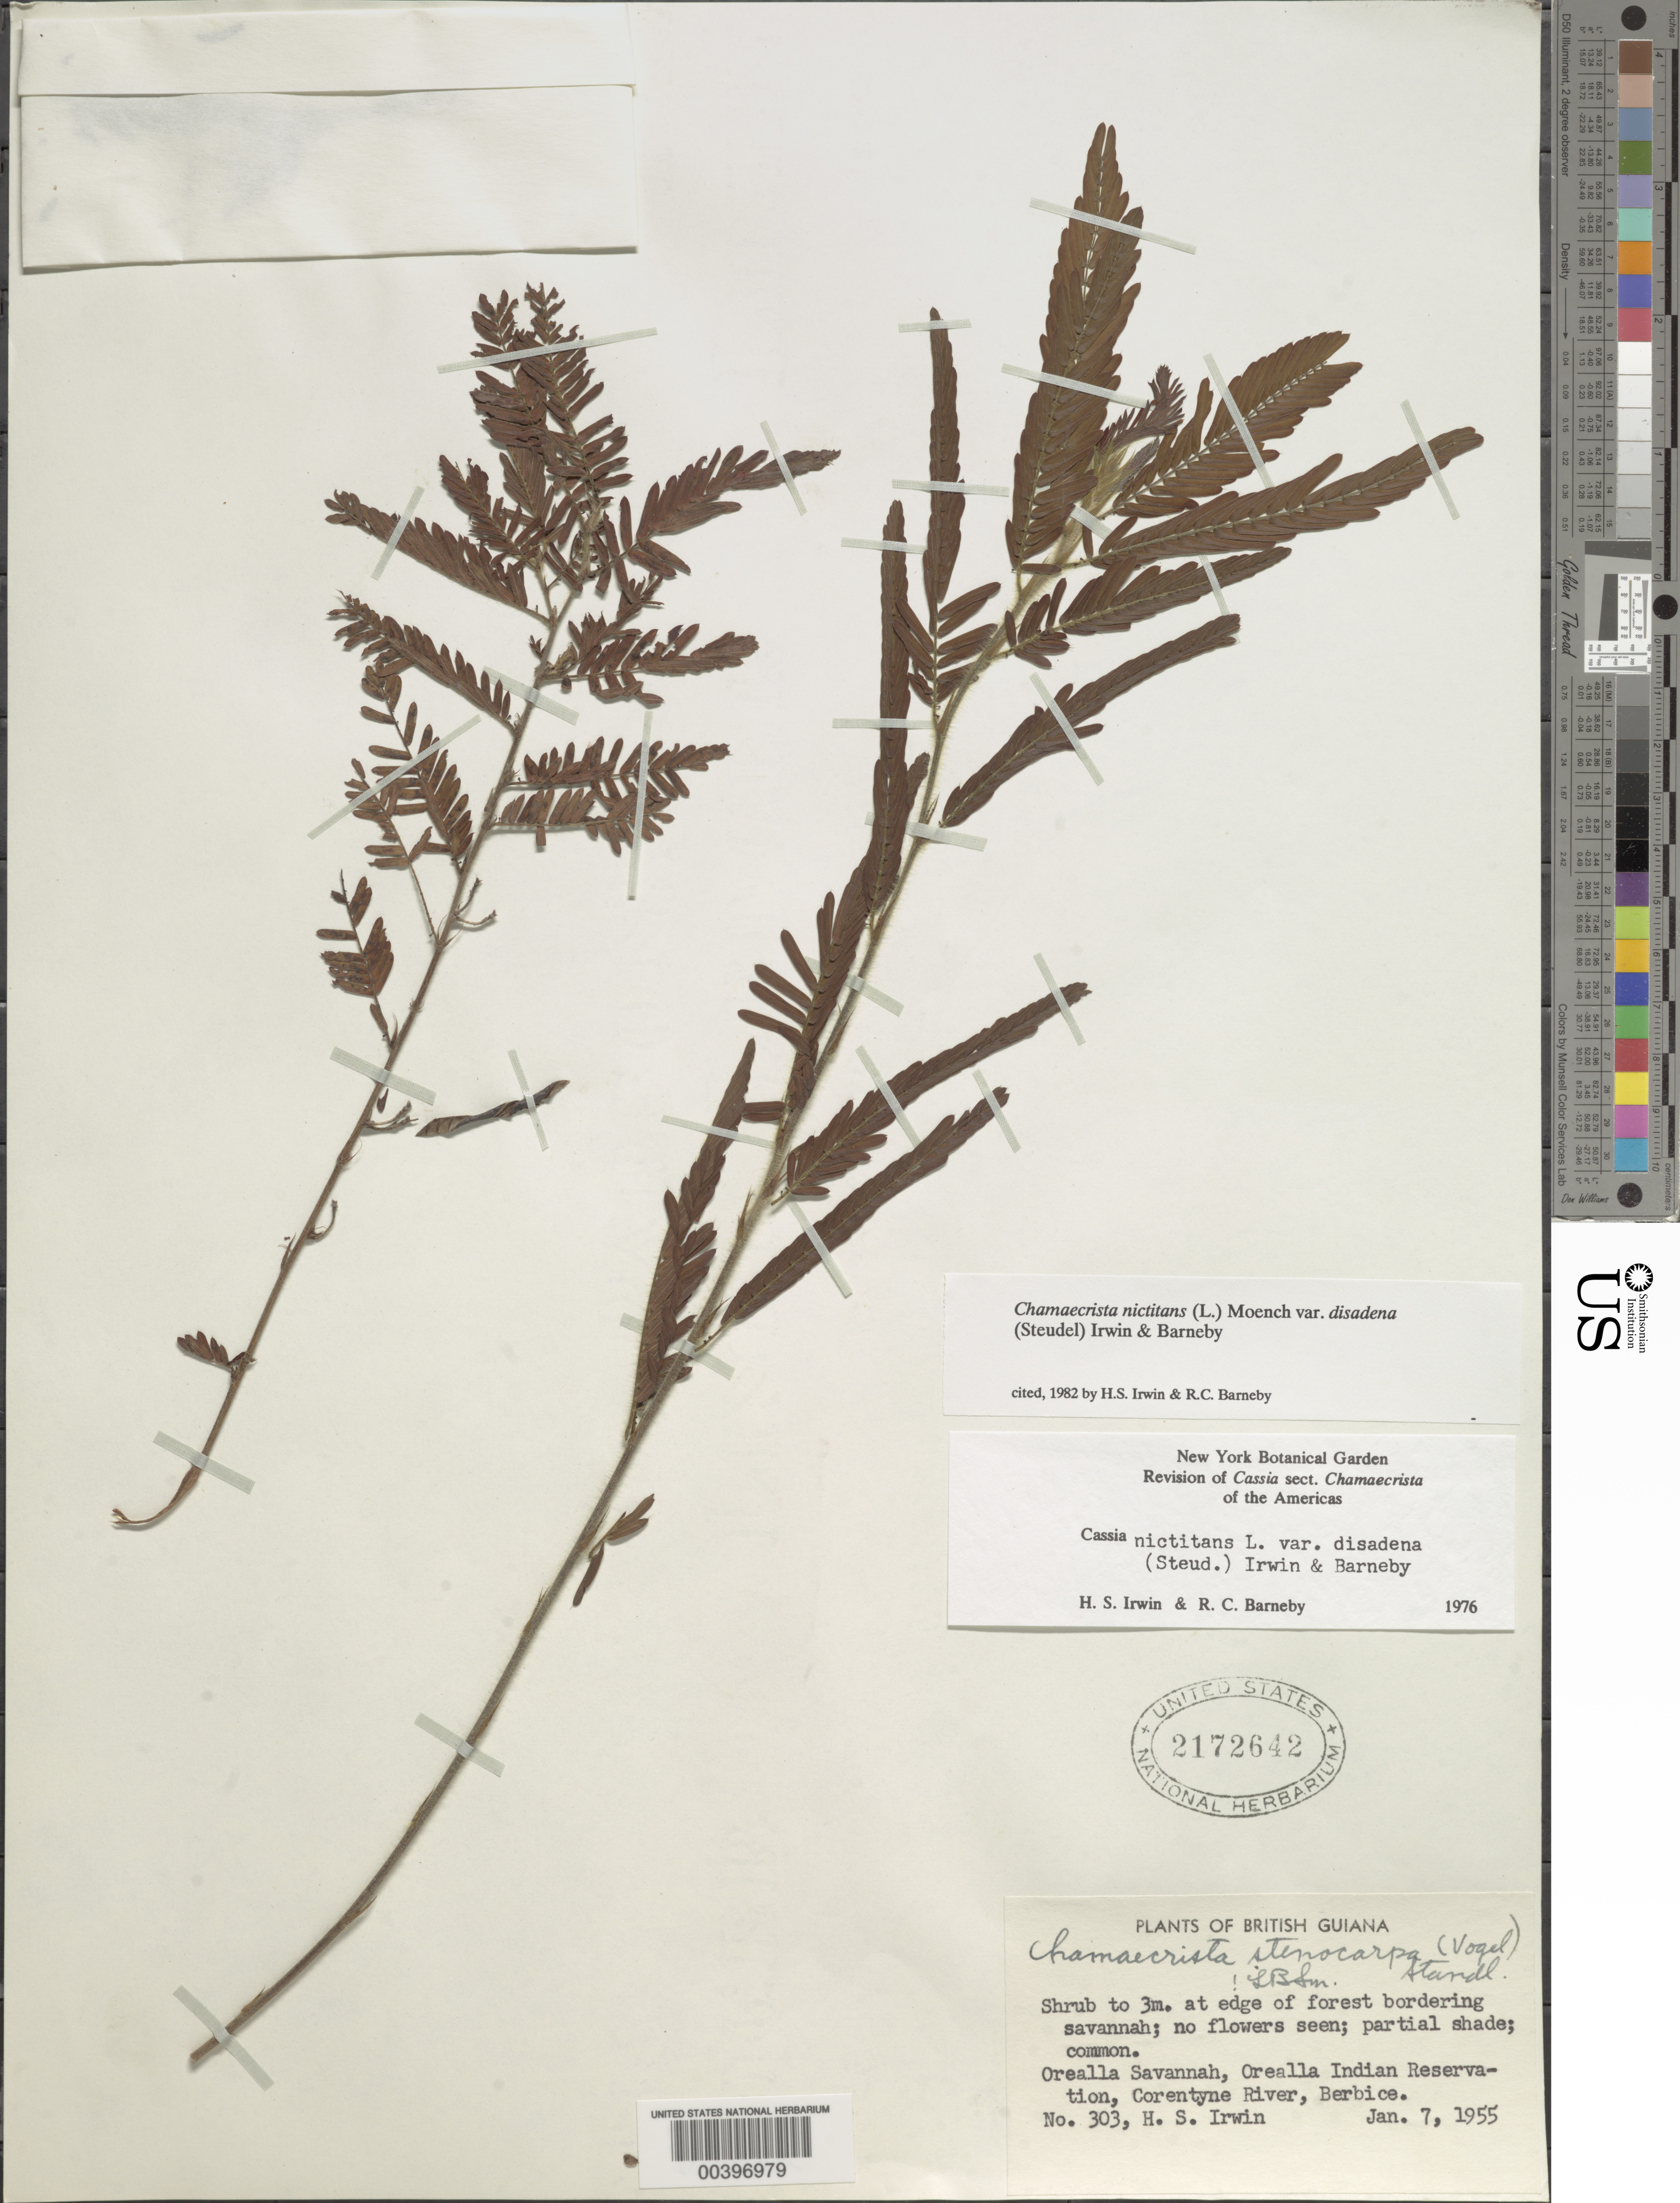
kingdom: Plantae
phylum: Tracheophyta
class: Magnoliopsida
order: Fabales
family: Fabaceae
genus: Chamaecrista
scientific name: Chamaecrista nictitans var. disadena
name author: (Steud.) H.S. Irwin & Barneby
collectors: H. Irwin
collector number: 303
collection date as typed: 07 Jan 1955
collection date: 1955-01-07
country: Guyana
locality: Orealla savannah, orealla indian reservation, corentyne river, berbice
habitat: At edge of forest bordering savannah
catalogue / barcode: US 2172642